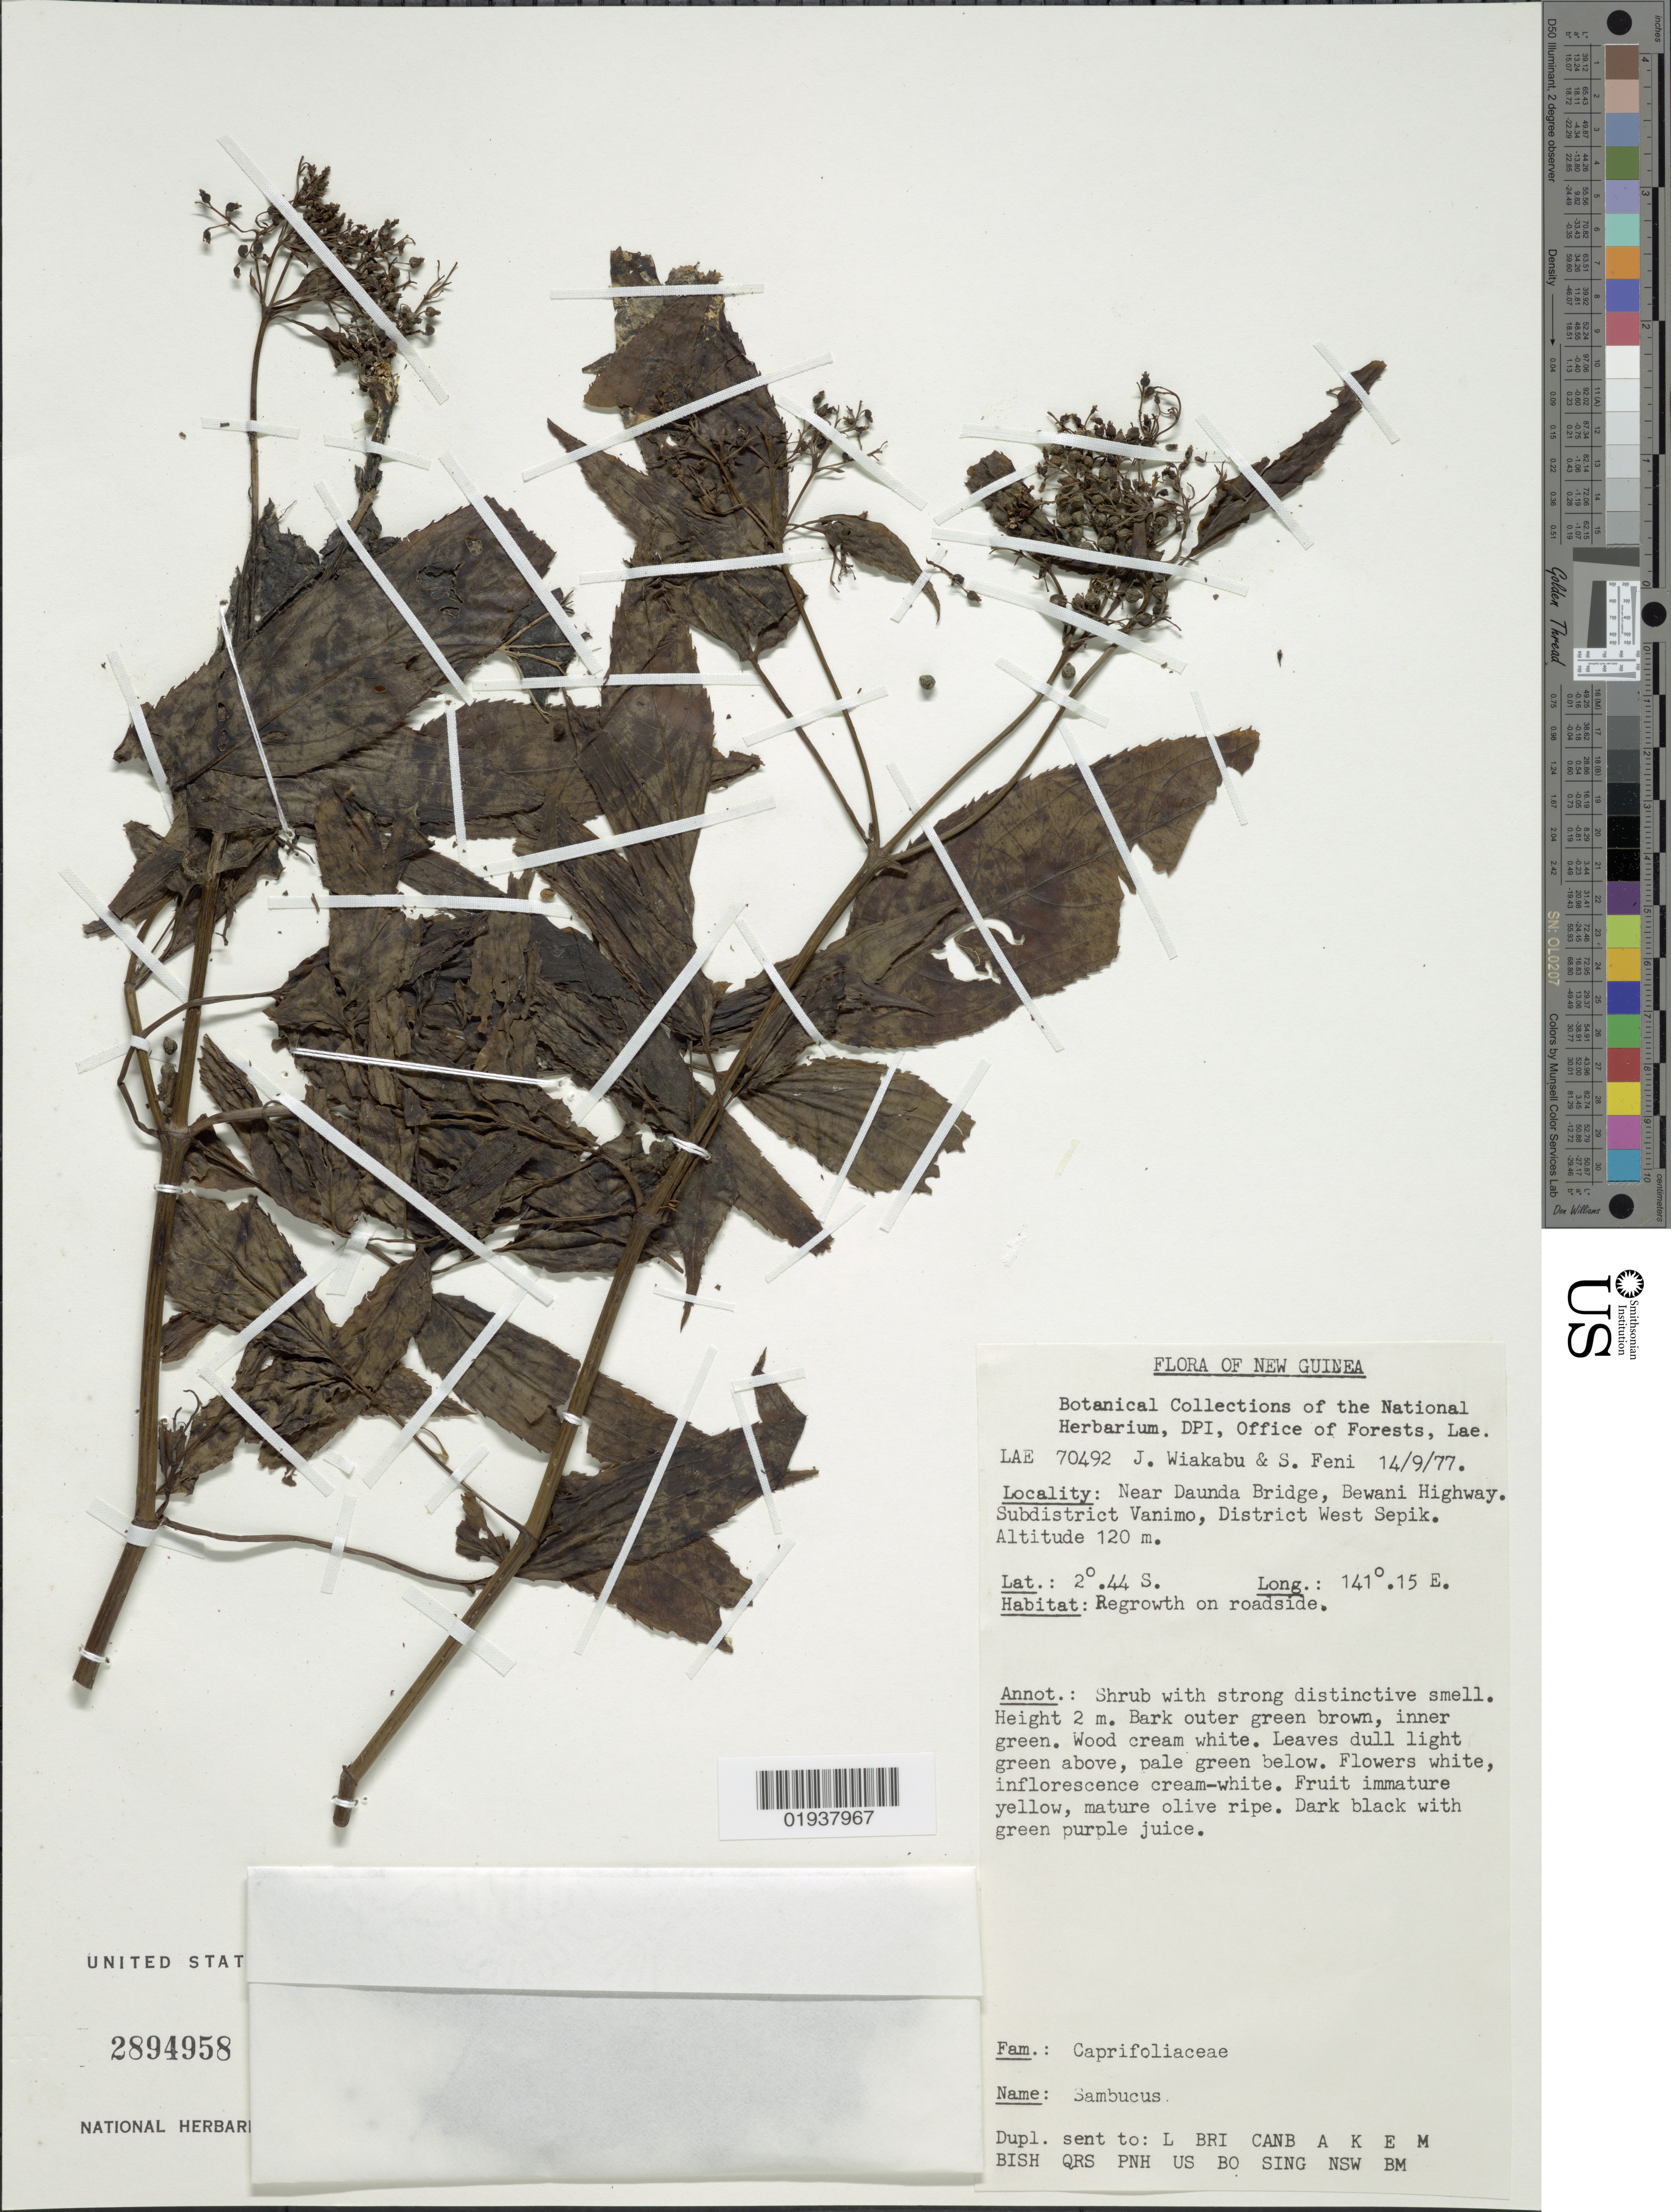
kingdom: Plantae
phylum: Tracheophyta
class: Magnoliopsida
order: Dipsacales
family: Viburnaceae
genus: Sambucus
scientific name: Sambucus sp.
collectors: J. Wiakabu & S. Feni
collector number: LAE70492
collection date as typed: Transcribed d/m/y: 14/9/77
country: Papua New Guinea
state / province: Sandaun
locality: New Guinea, Near Daunda Bridge, Bewani Highway, Subdistrict Vanimo, District West Sepik.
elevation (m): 120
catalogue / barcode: US 289458